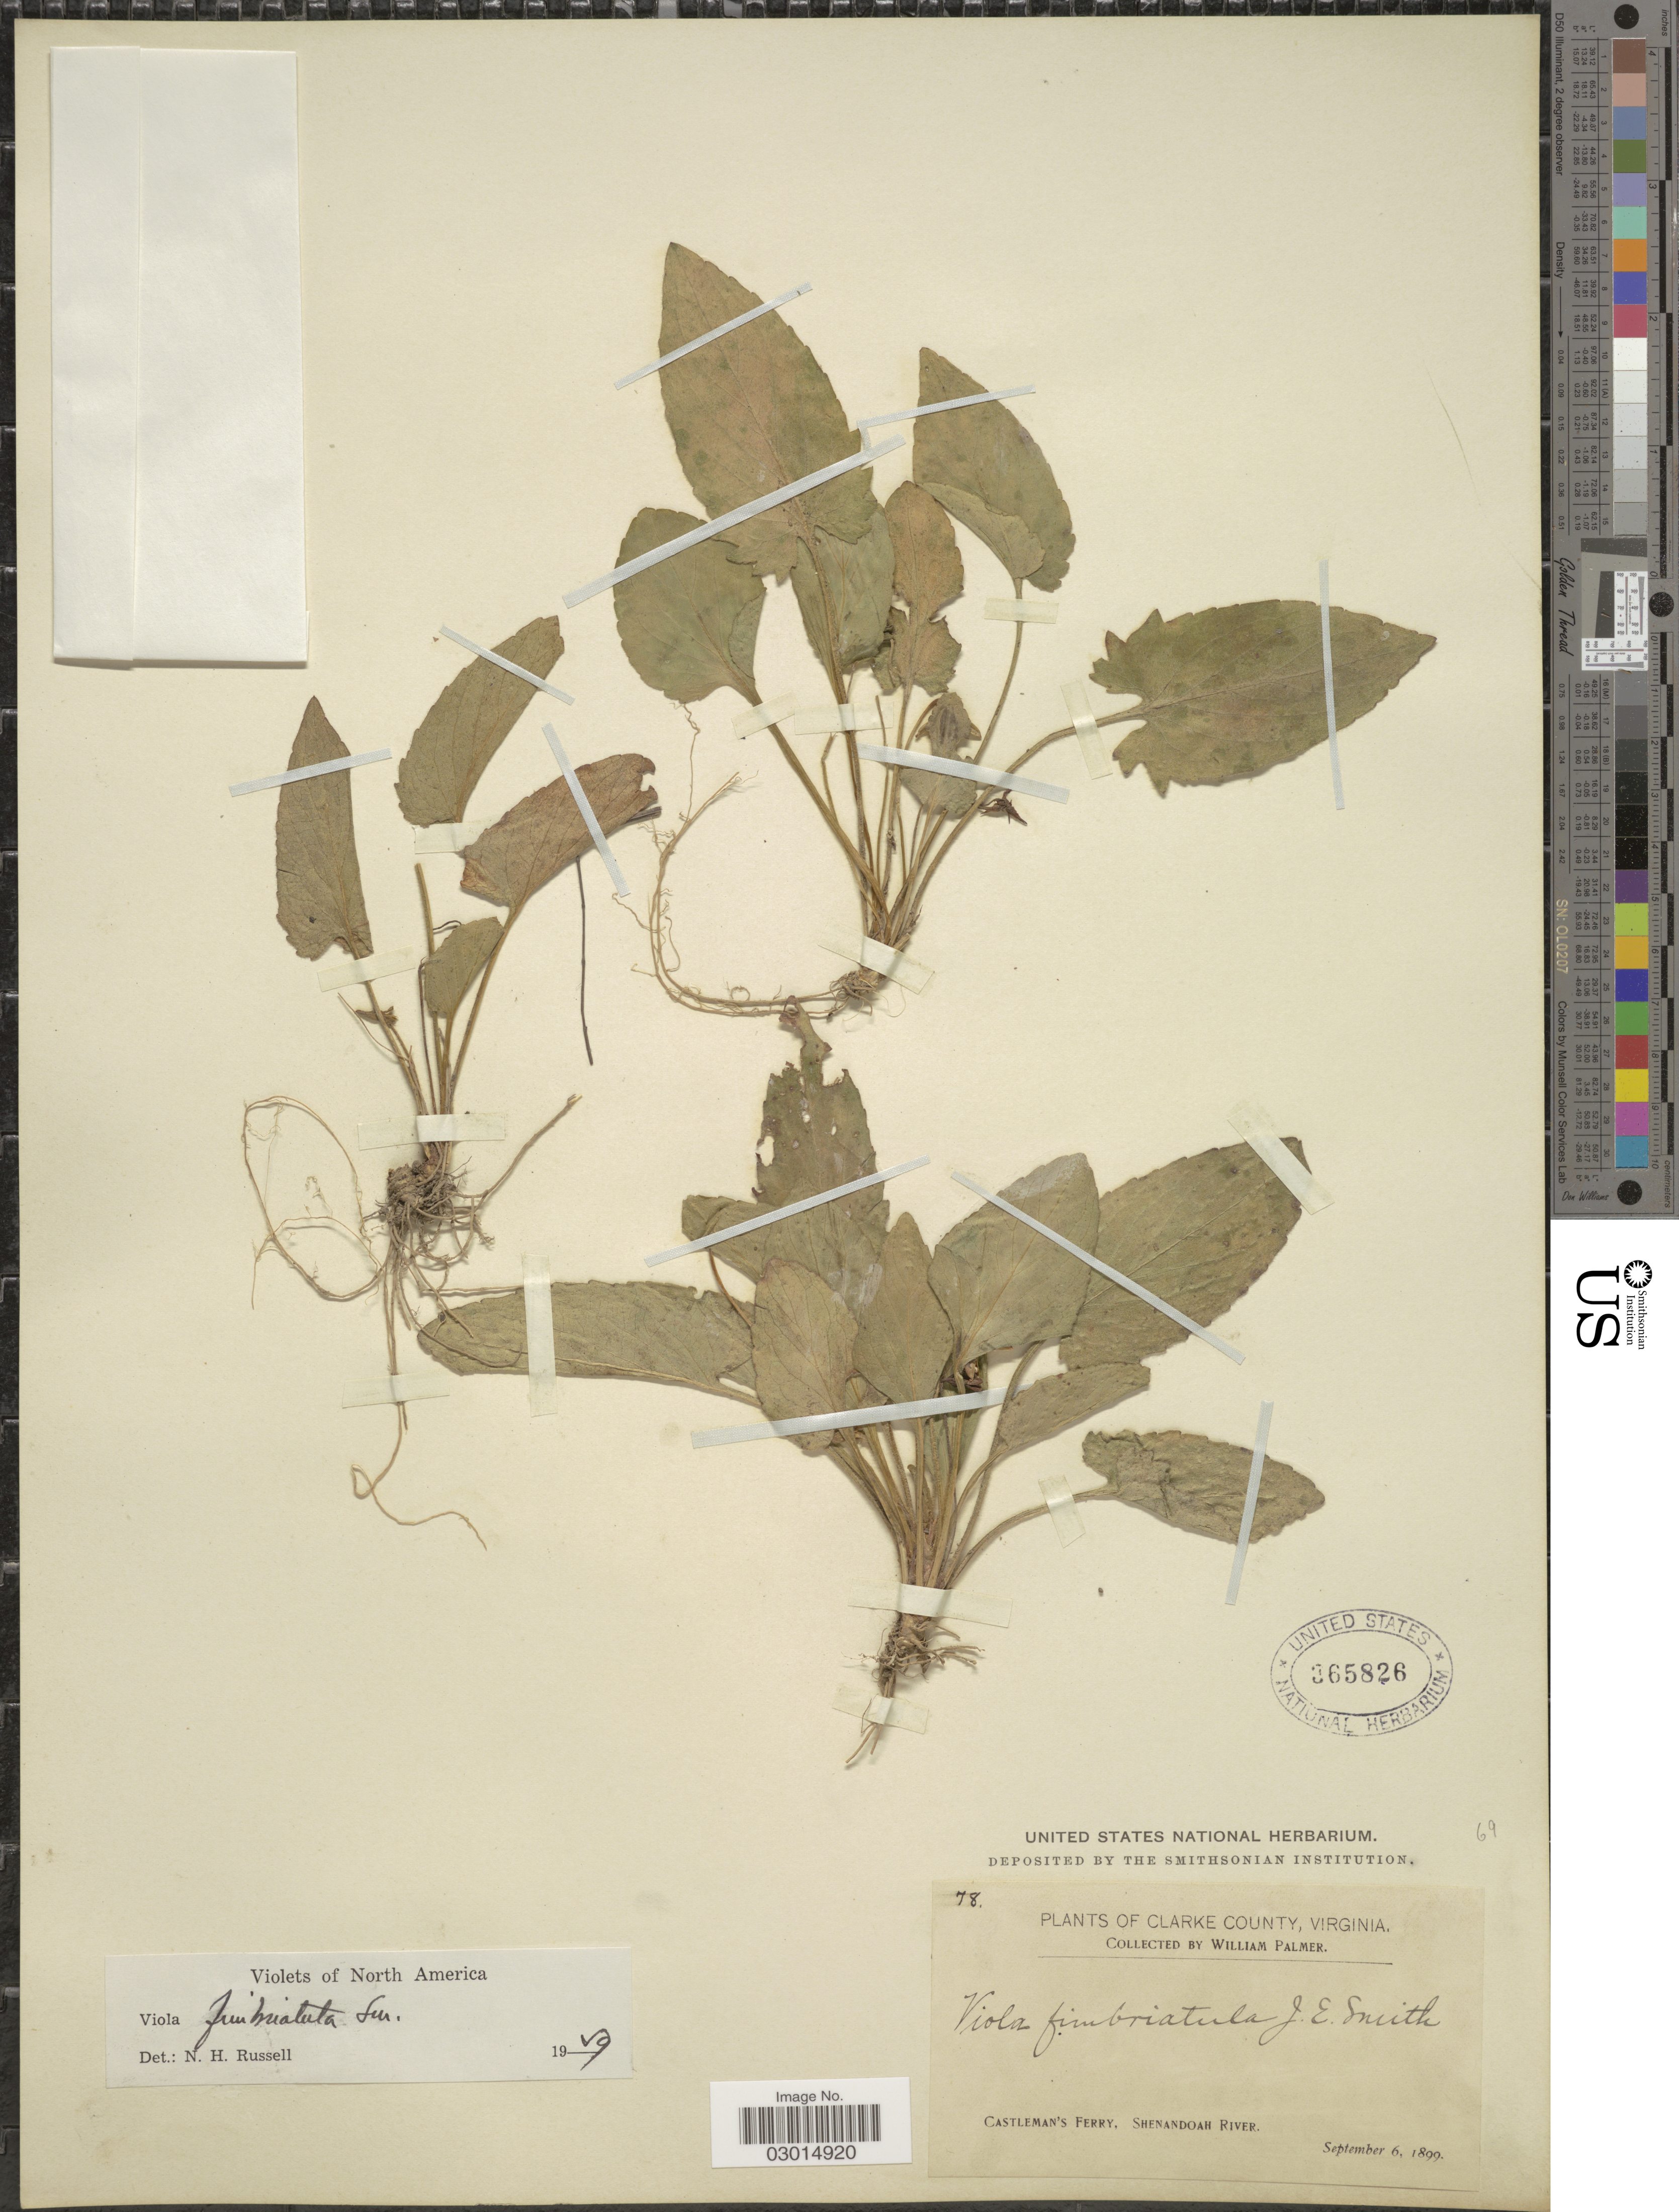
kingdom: Plantae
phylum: Tracheophyta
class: Magnoliopsida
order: Malpighiales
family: Violaceae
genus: Viola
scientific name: Viola fimbriatula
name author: Small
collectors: W. Palmer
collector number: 78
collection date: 1899-09-06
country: United States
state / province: Virginia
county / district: Clarke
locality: Clarke County. Castleman's Ferry, Shenandoah River.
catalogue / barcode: US 365826